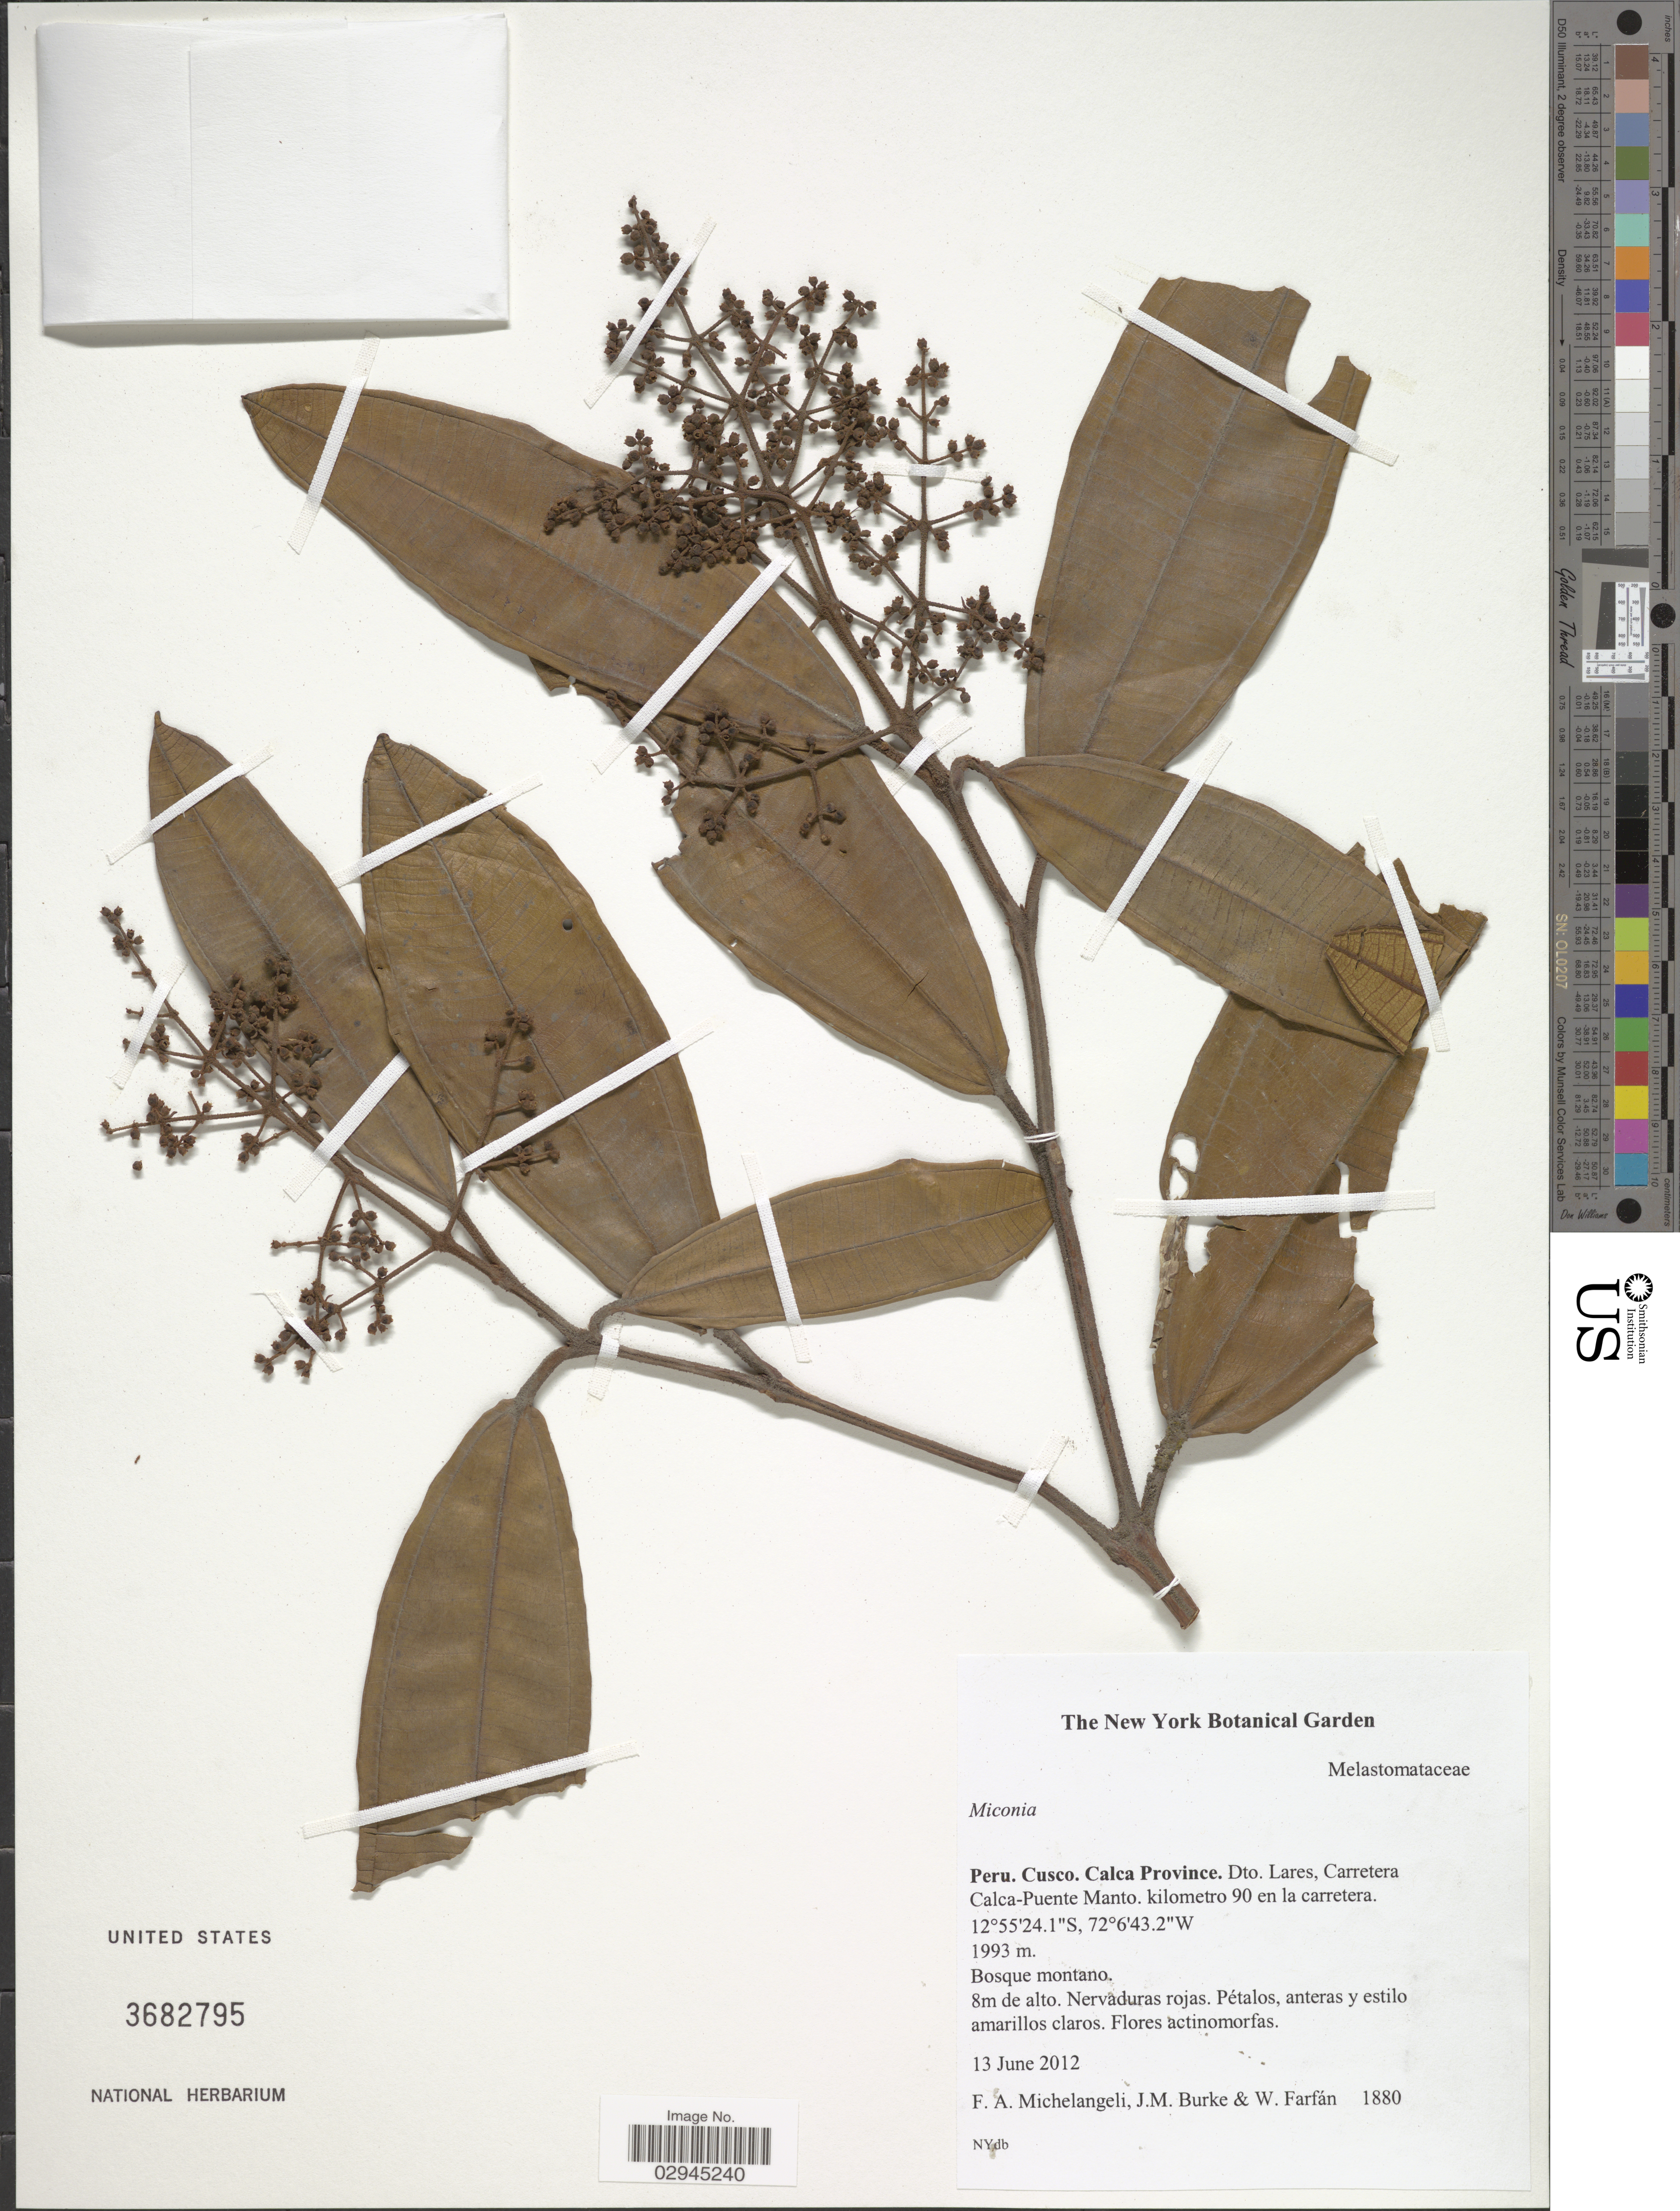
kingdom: Plantae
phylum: Tracheophyta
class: Magnoliopsida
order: Myrtales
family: Melastomataceae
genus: Miconia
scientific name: Miconia sp.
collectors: F. A. Michelangeli, Jac. M. Burke & W. Farfán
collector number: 1880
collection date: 2012-06-13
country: Peru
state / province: Cusco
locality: Calca Province. Dto. Lares, Carretera Calca-Puento Manto. kilomtreo 90 en la carretera.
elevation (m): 1993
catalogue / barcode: US 3682795